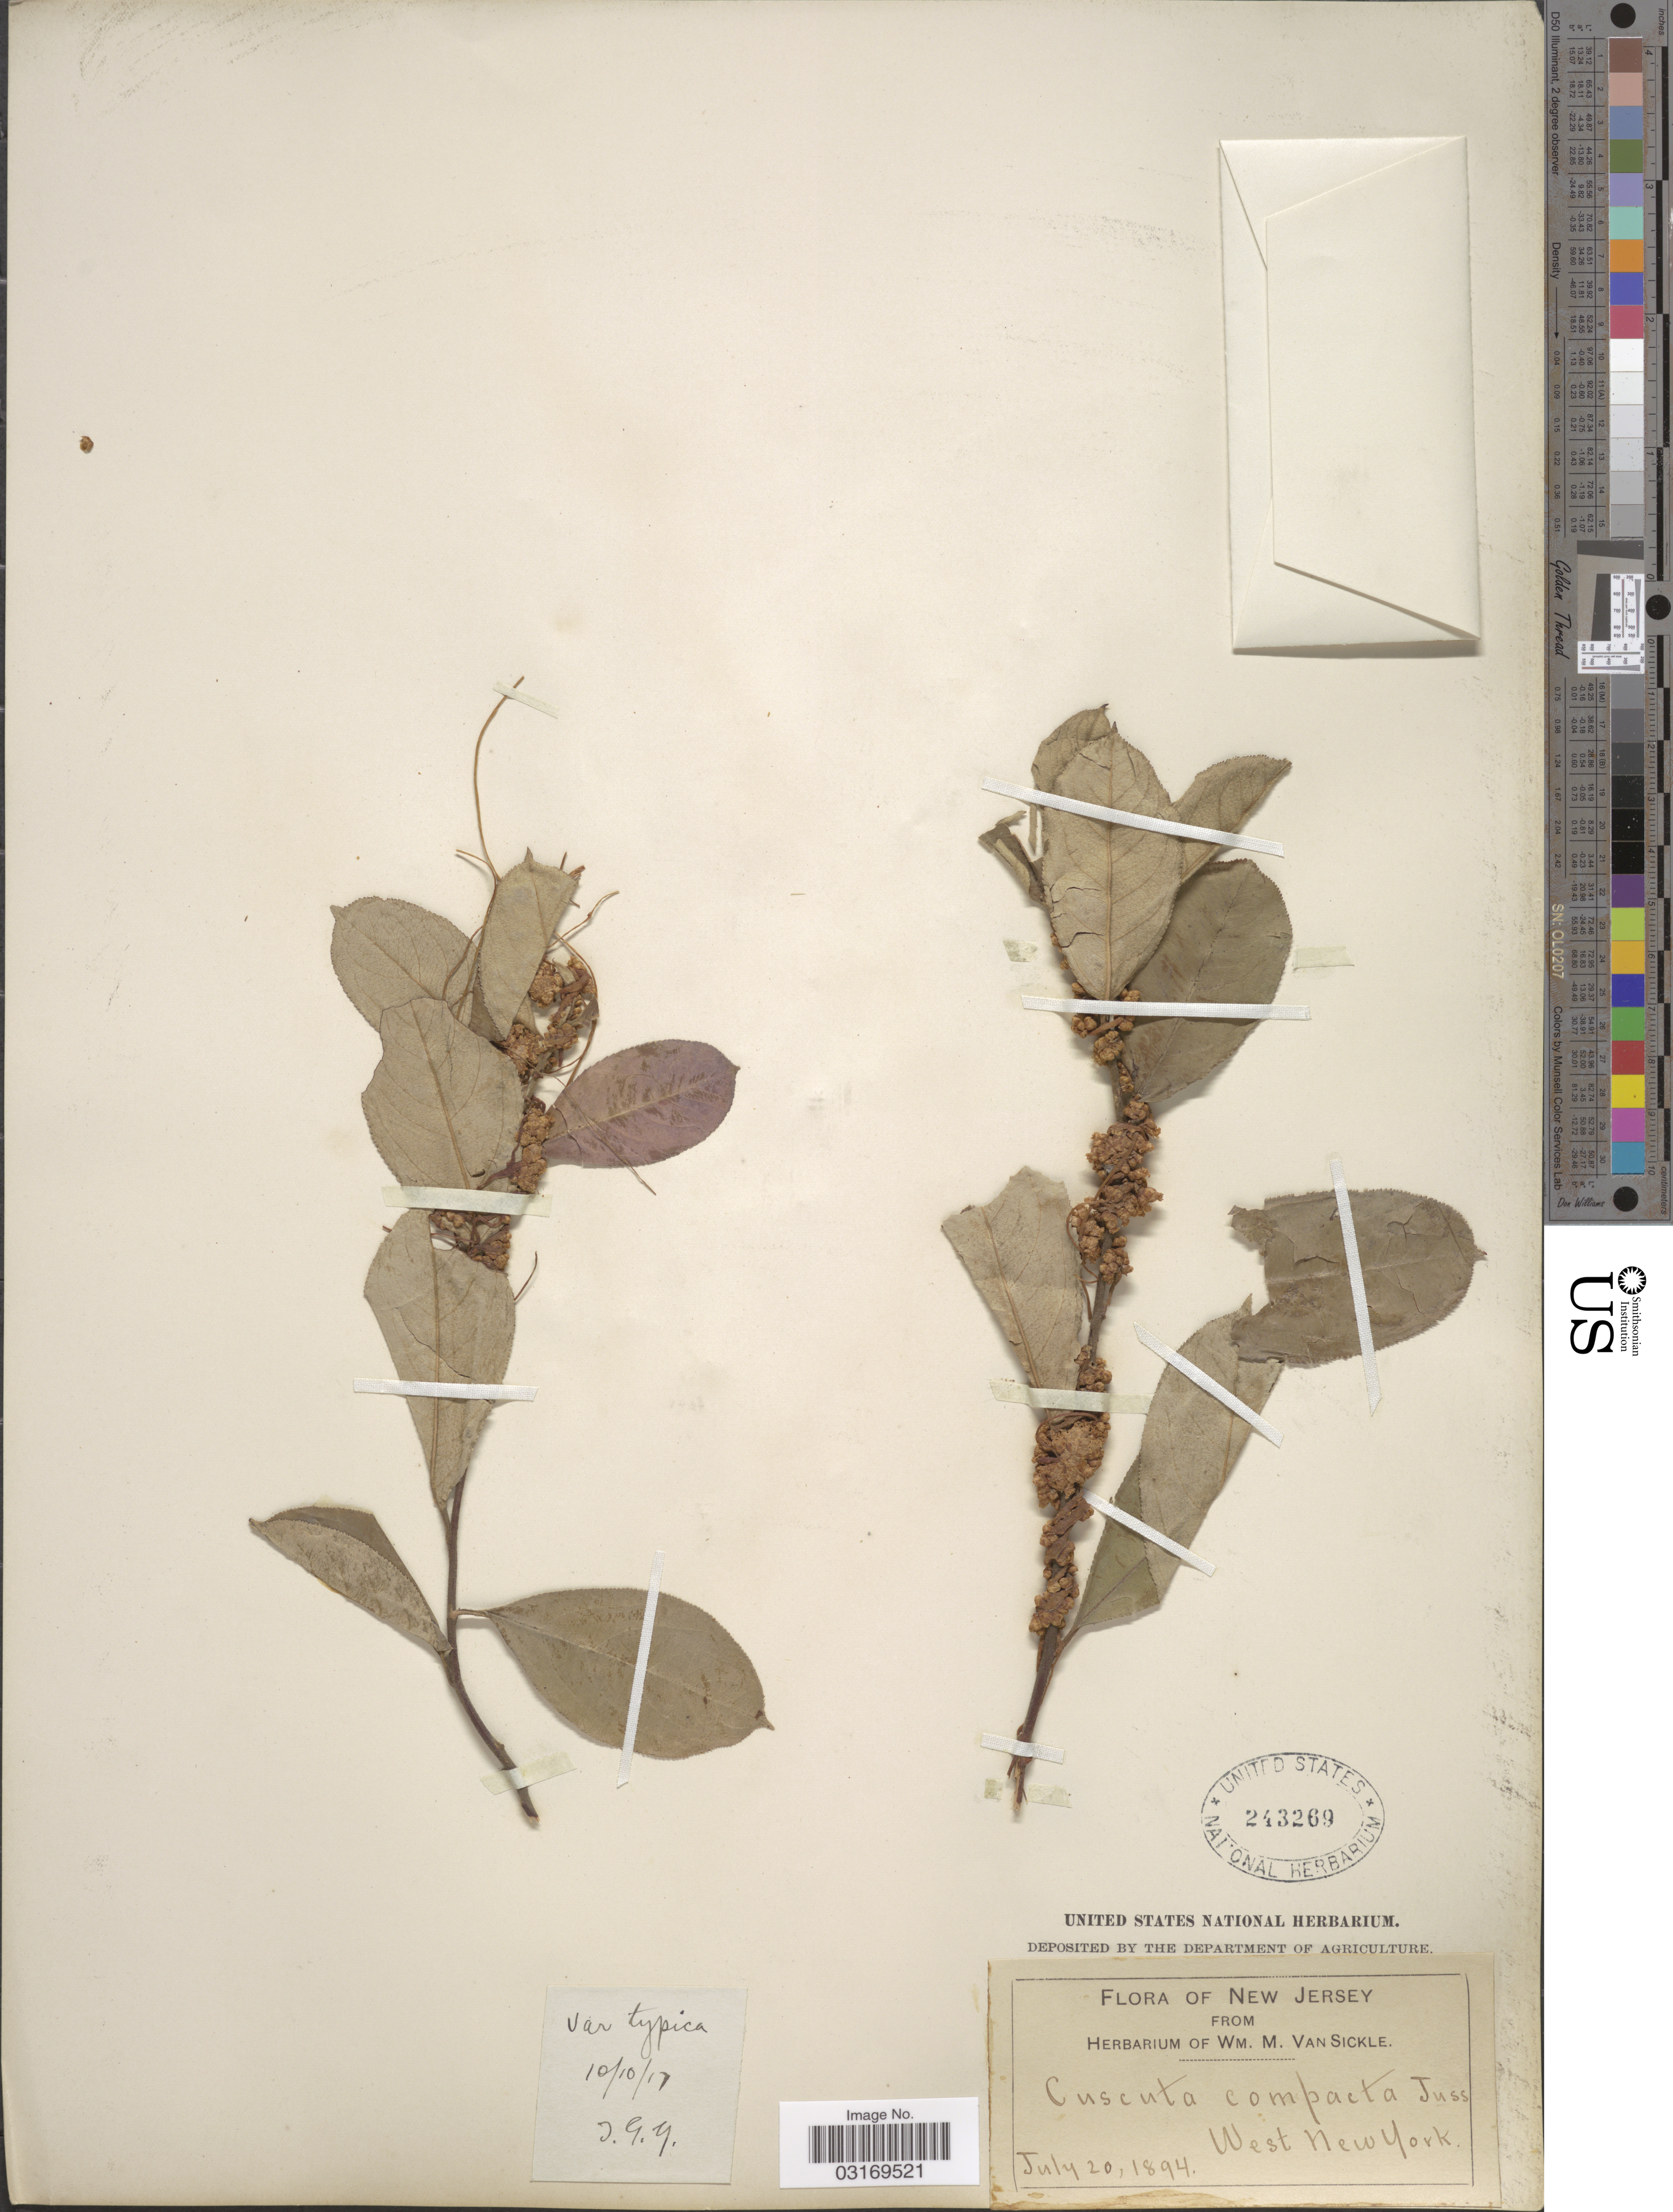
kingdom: Plantae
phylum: Tracheophyta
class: Magnoliopsida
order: Solanales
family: Convolvulaceae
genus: Cuscuta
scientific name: Cuscuta compacta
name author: Juss. ex Choisy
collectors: ex herb. Wm. M. Van Sickle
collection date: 1894-07-20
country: United States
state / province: New Jersey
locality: West New York.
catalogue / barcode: US 243269